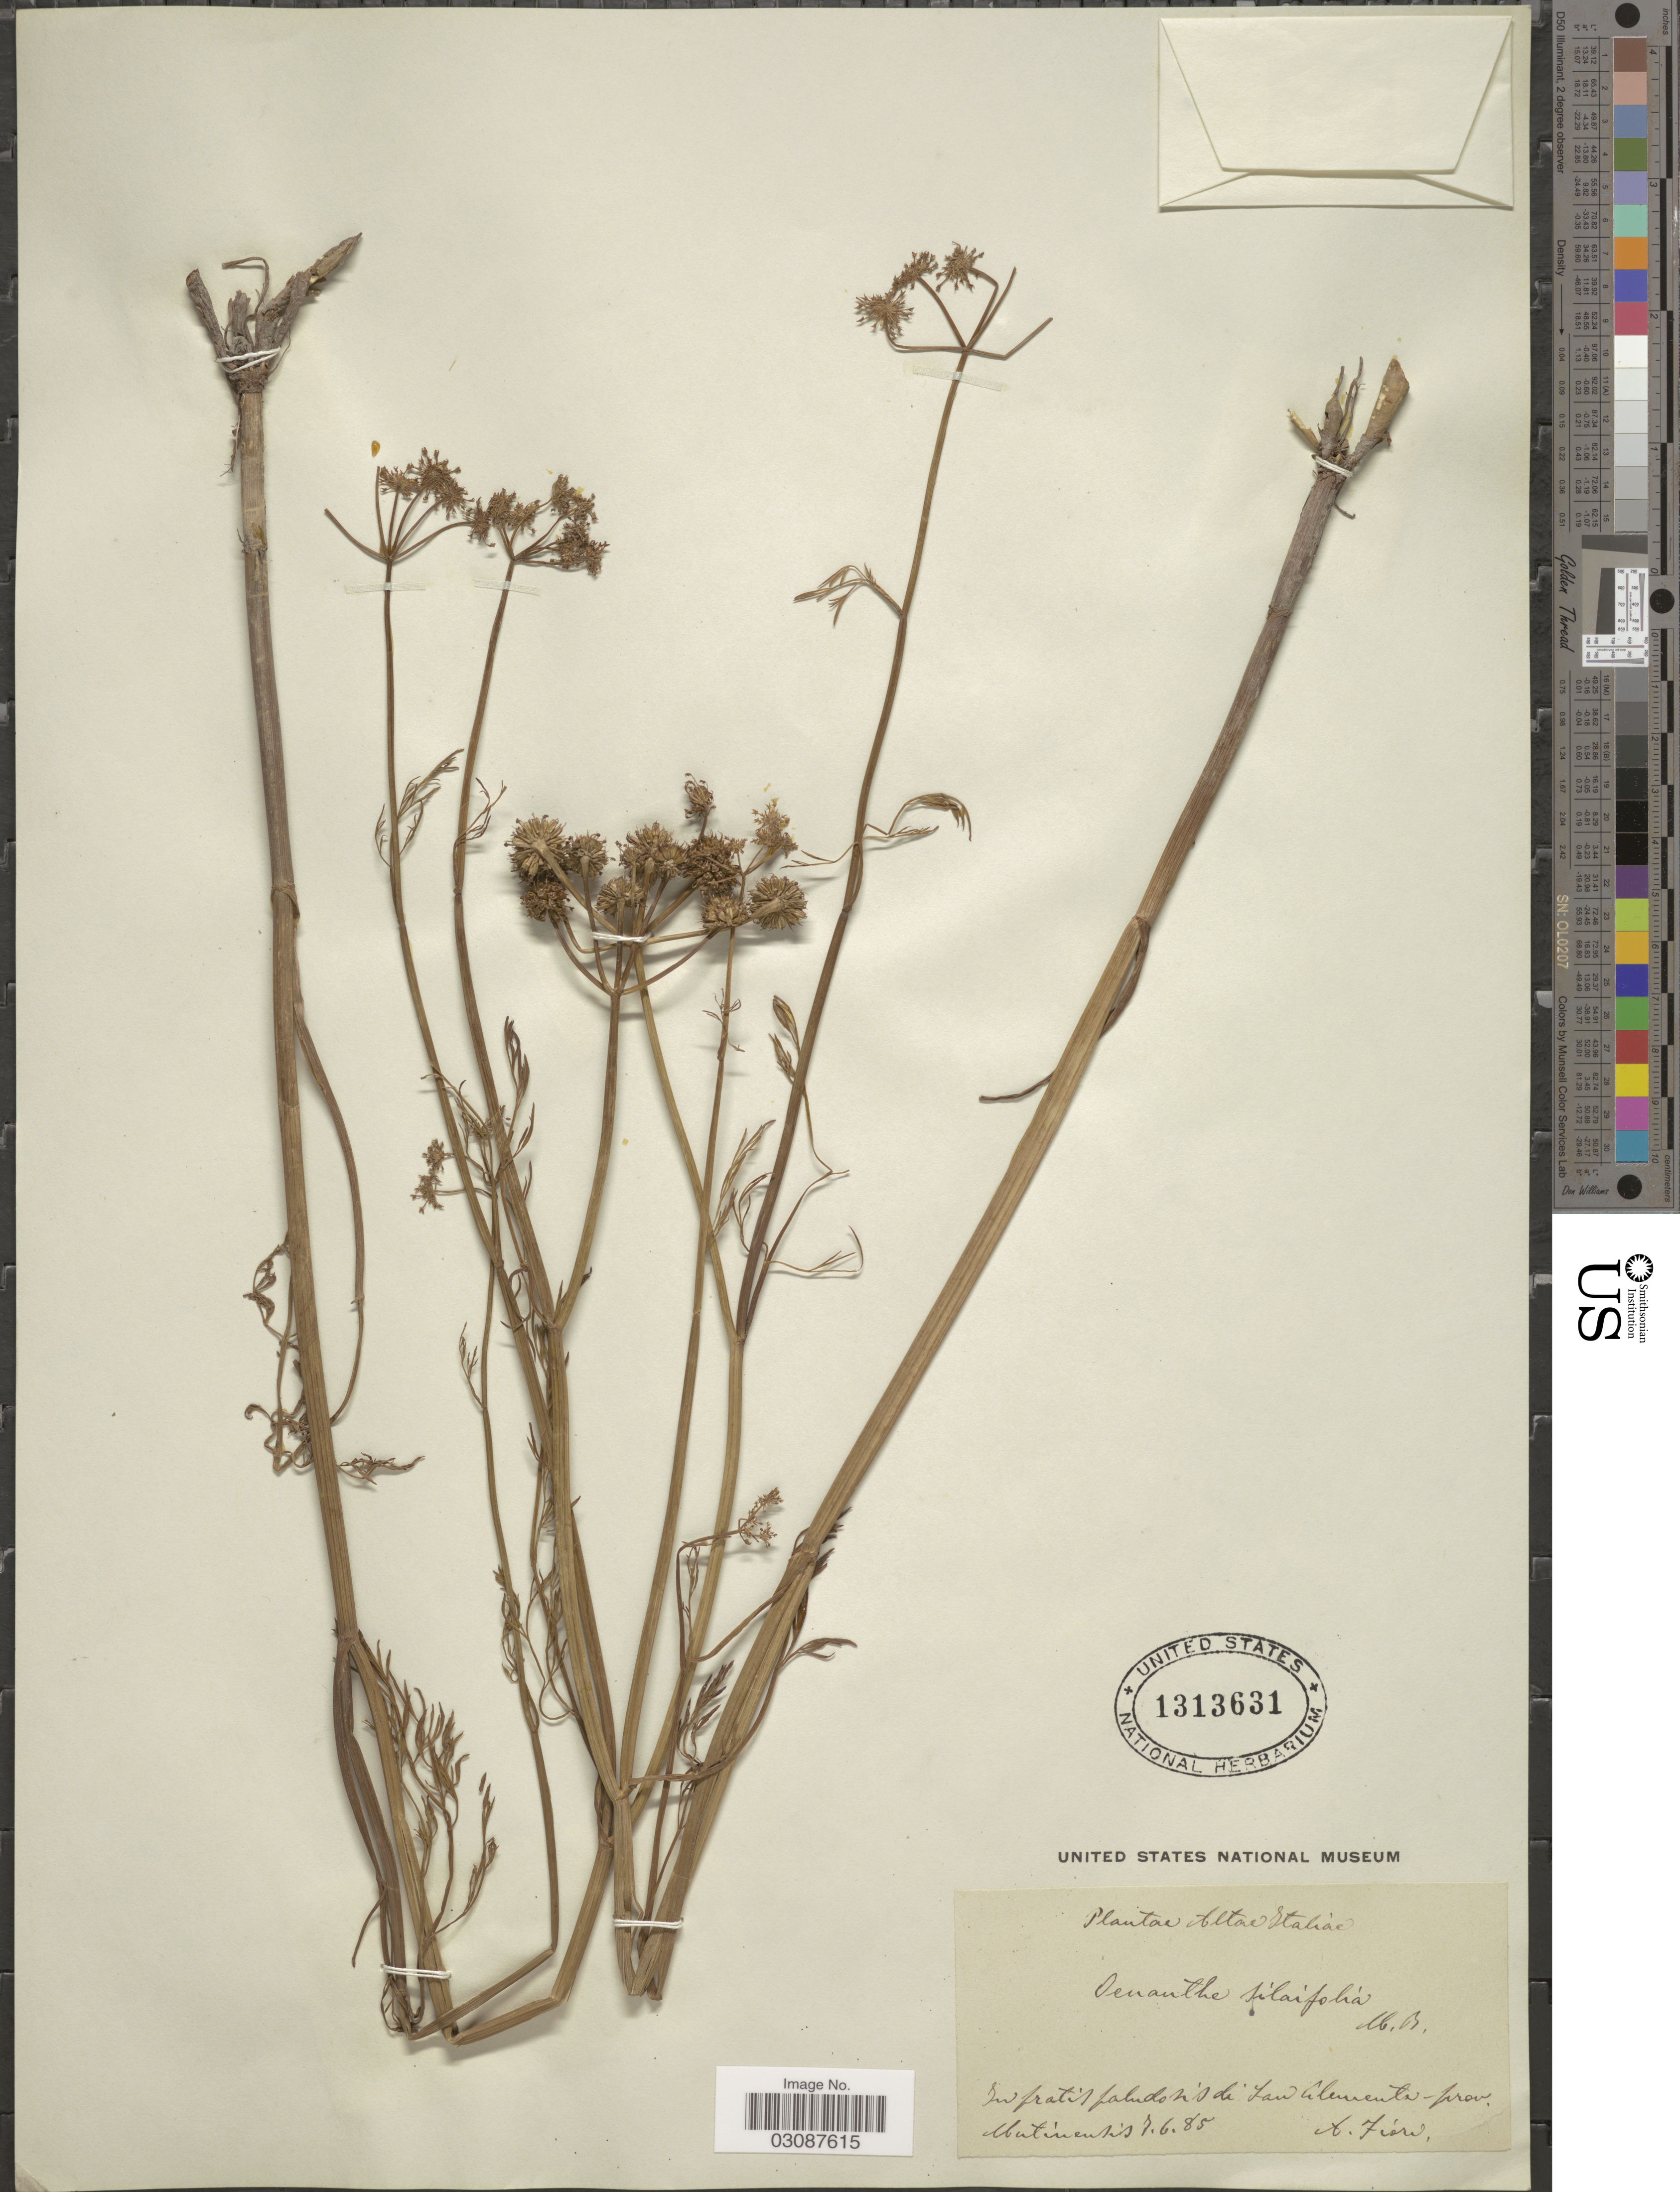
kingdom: Plantae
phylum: Tracheophyta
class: Magnoliopsida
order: Apiales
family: Apiaceae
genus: Oenanthe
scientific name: Oenanthe silaifolia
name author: M. Bieb.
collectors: A. Fieri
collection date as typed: Transcribed d/m/y: 7/6/85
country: Italy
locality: In pratis paludosis d San Clemente-prov. Matinensis.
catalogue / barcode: US 1313631